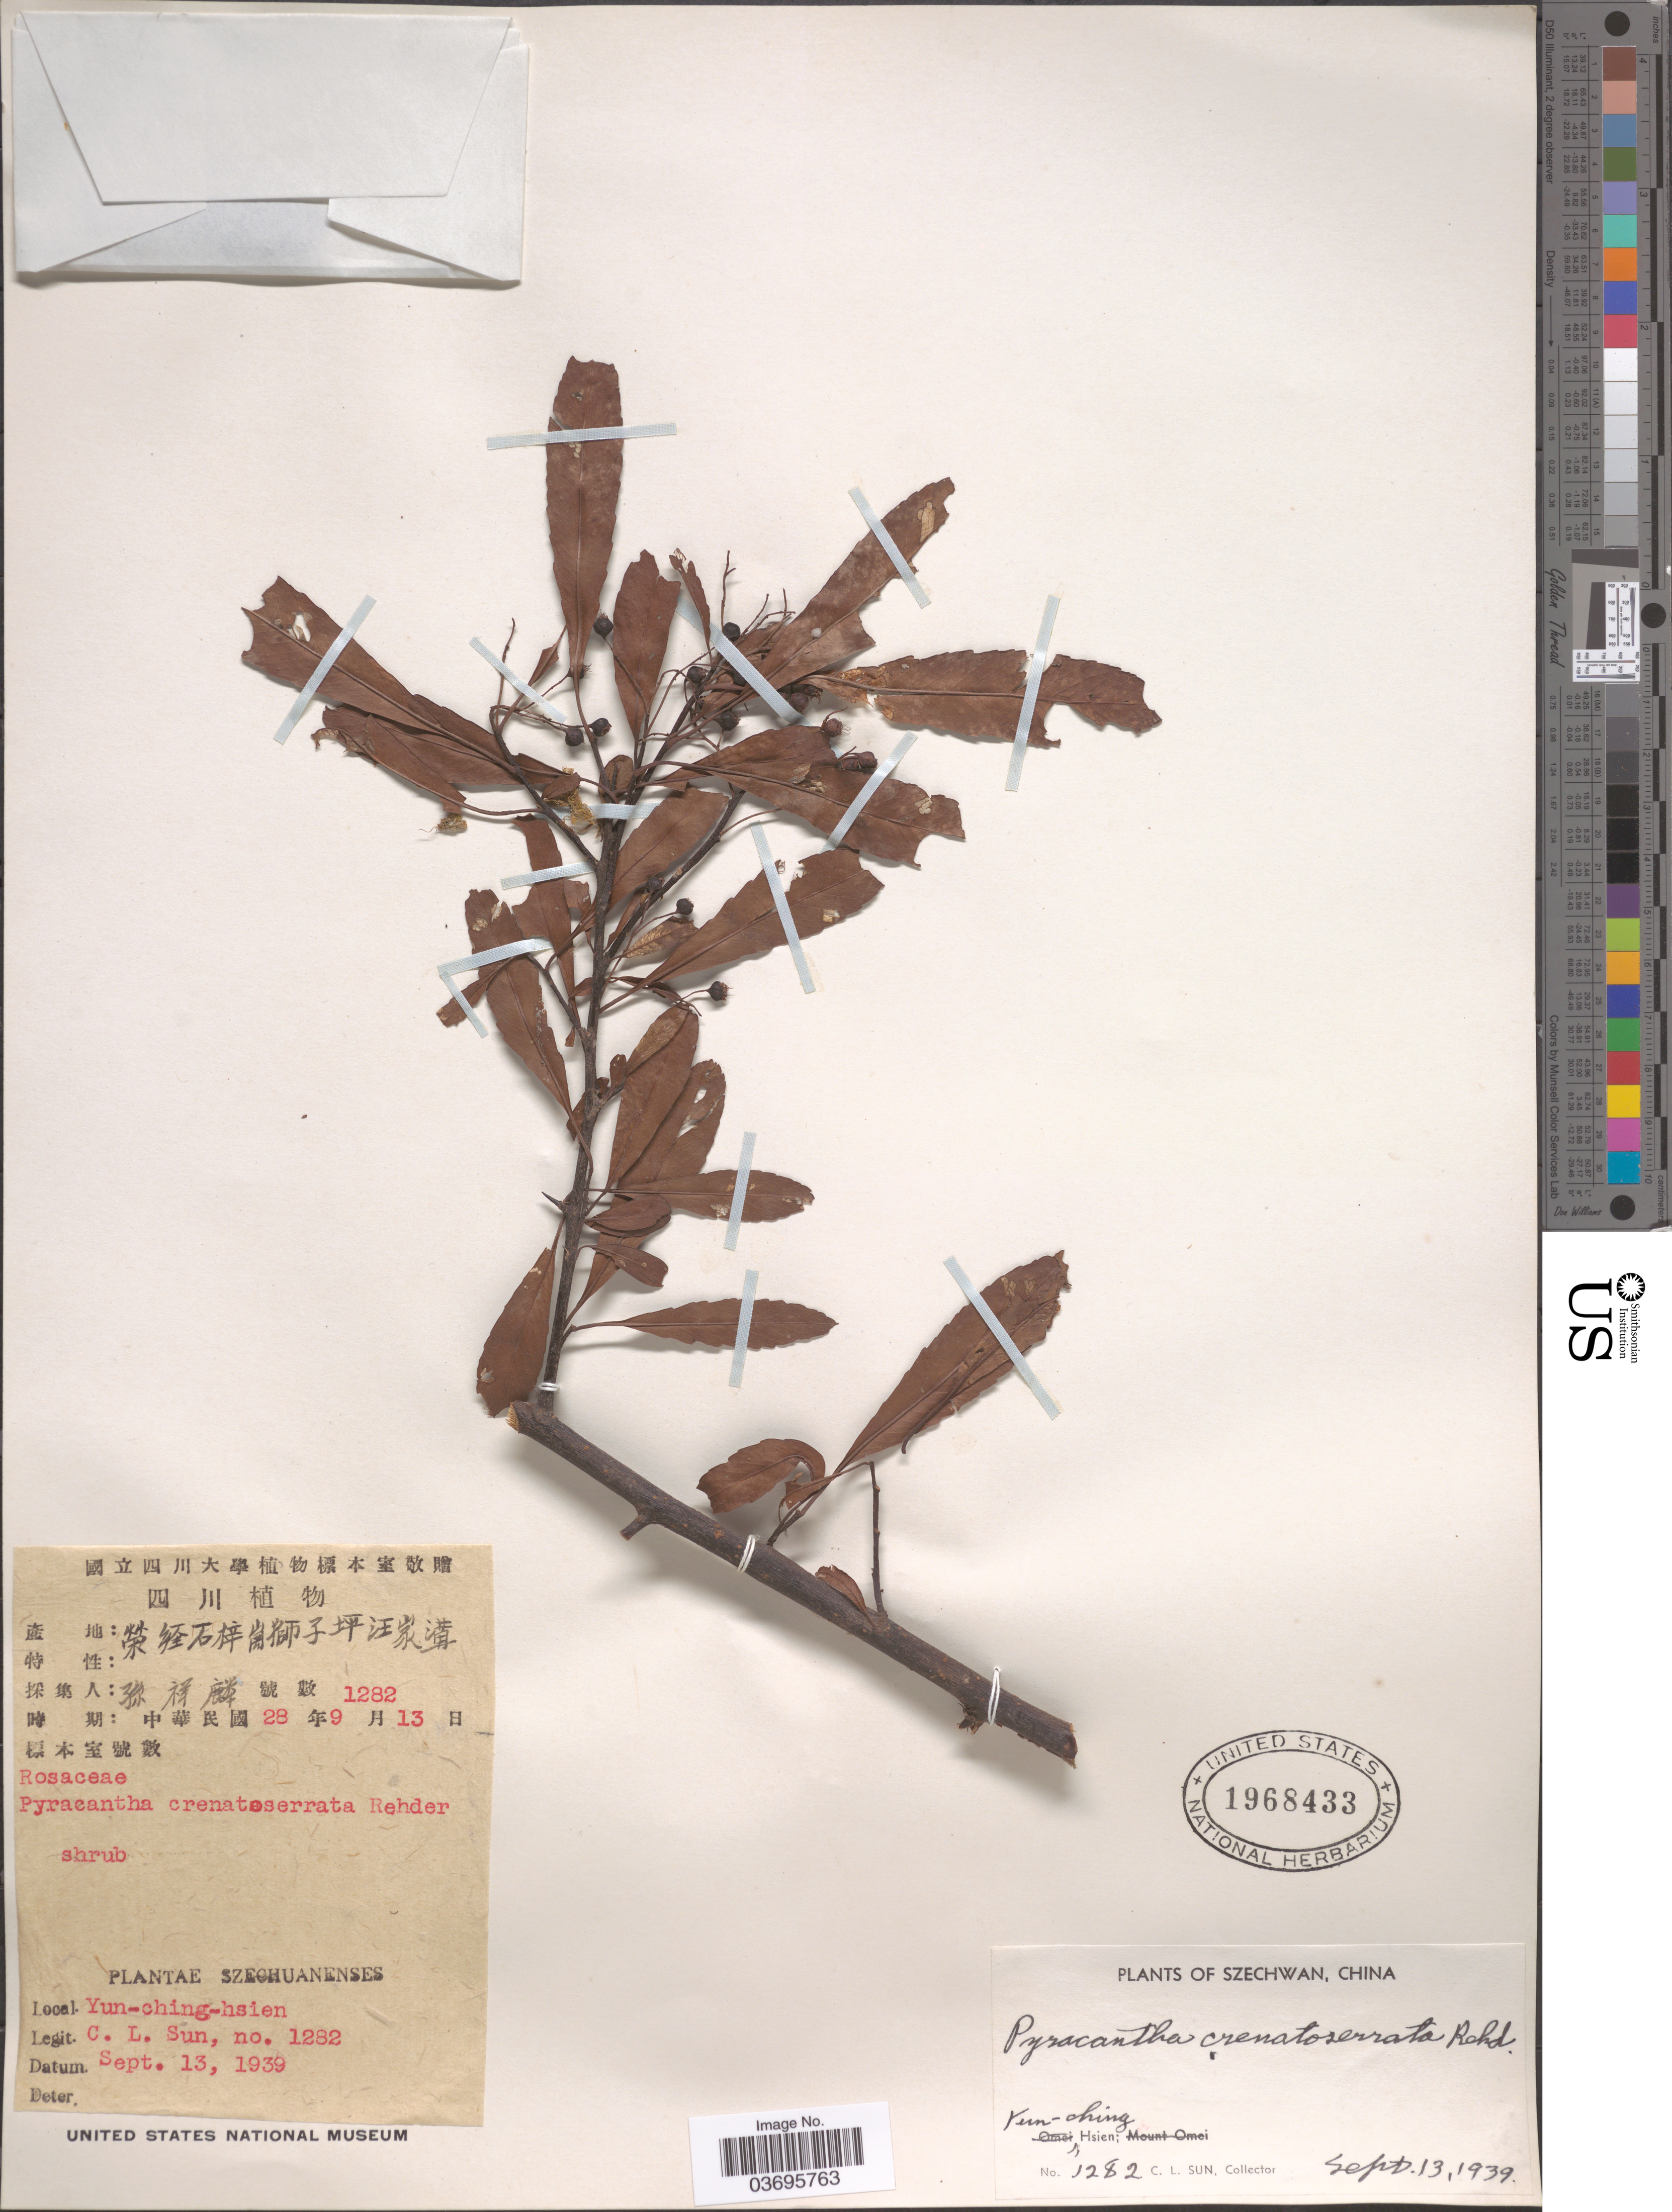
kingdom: Plantae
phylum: Tracheophyta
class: Magnoliopsida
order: Rosales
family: Rosaceae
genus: Pyracantha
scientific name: Pyracantha crenulata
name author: (D. Don) M. Roem.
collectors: C. Sun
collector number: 1282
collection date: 1939-09-13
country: China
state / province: Sichuan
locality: Szechwan. Yun-ching-hsien.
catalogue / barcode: US 1968433